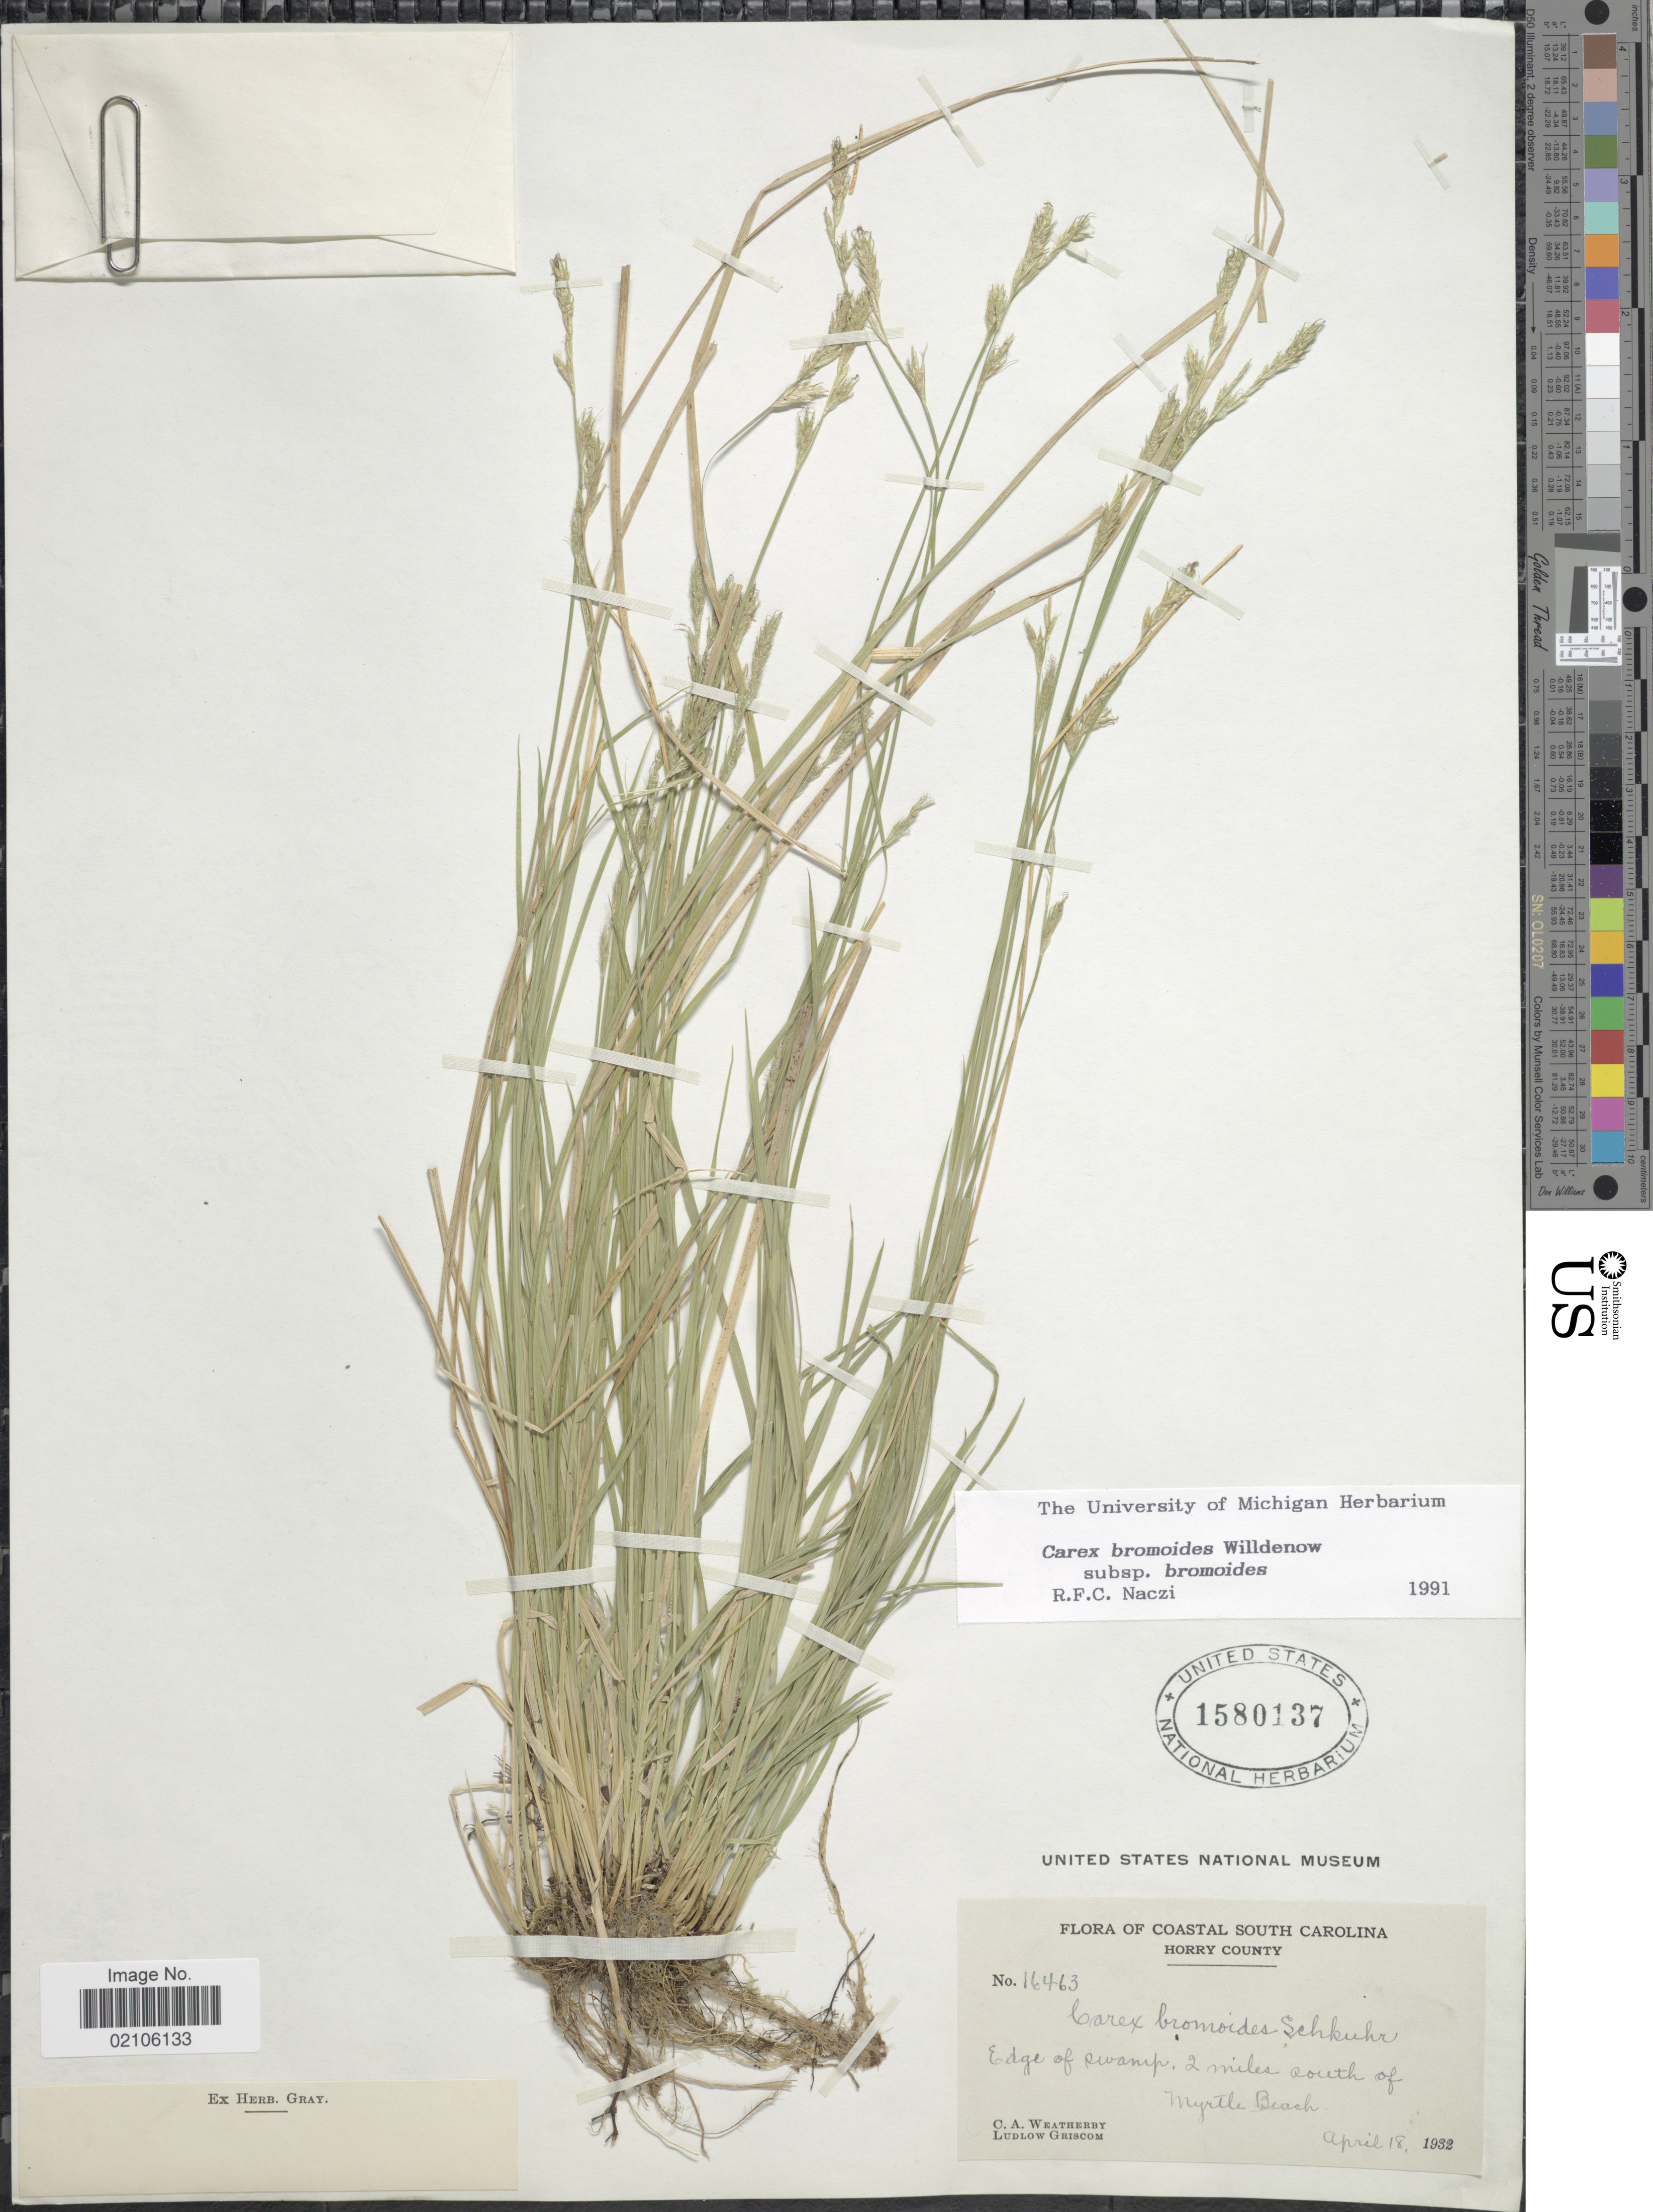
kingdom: Plantae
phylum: Tracheophyta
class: Liliopsida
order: Poales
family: Cyperaceae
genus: Carex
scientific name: Carex bromoides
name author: Willd.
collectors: C. A. Weatherby & L. Griscom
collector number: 16463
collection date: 1932-04-18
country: United States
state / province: South Carolina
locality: Coastal South Carolina, Horry County, Edge of swamp, 2 miles south of Myrtle Beach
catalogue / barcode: US 1580137